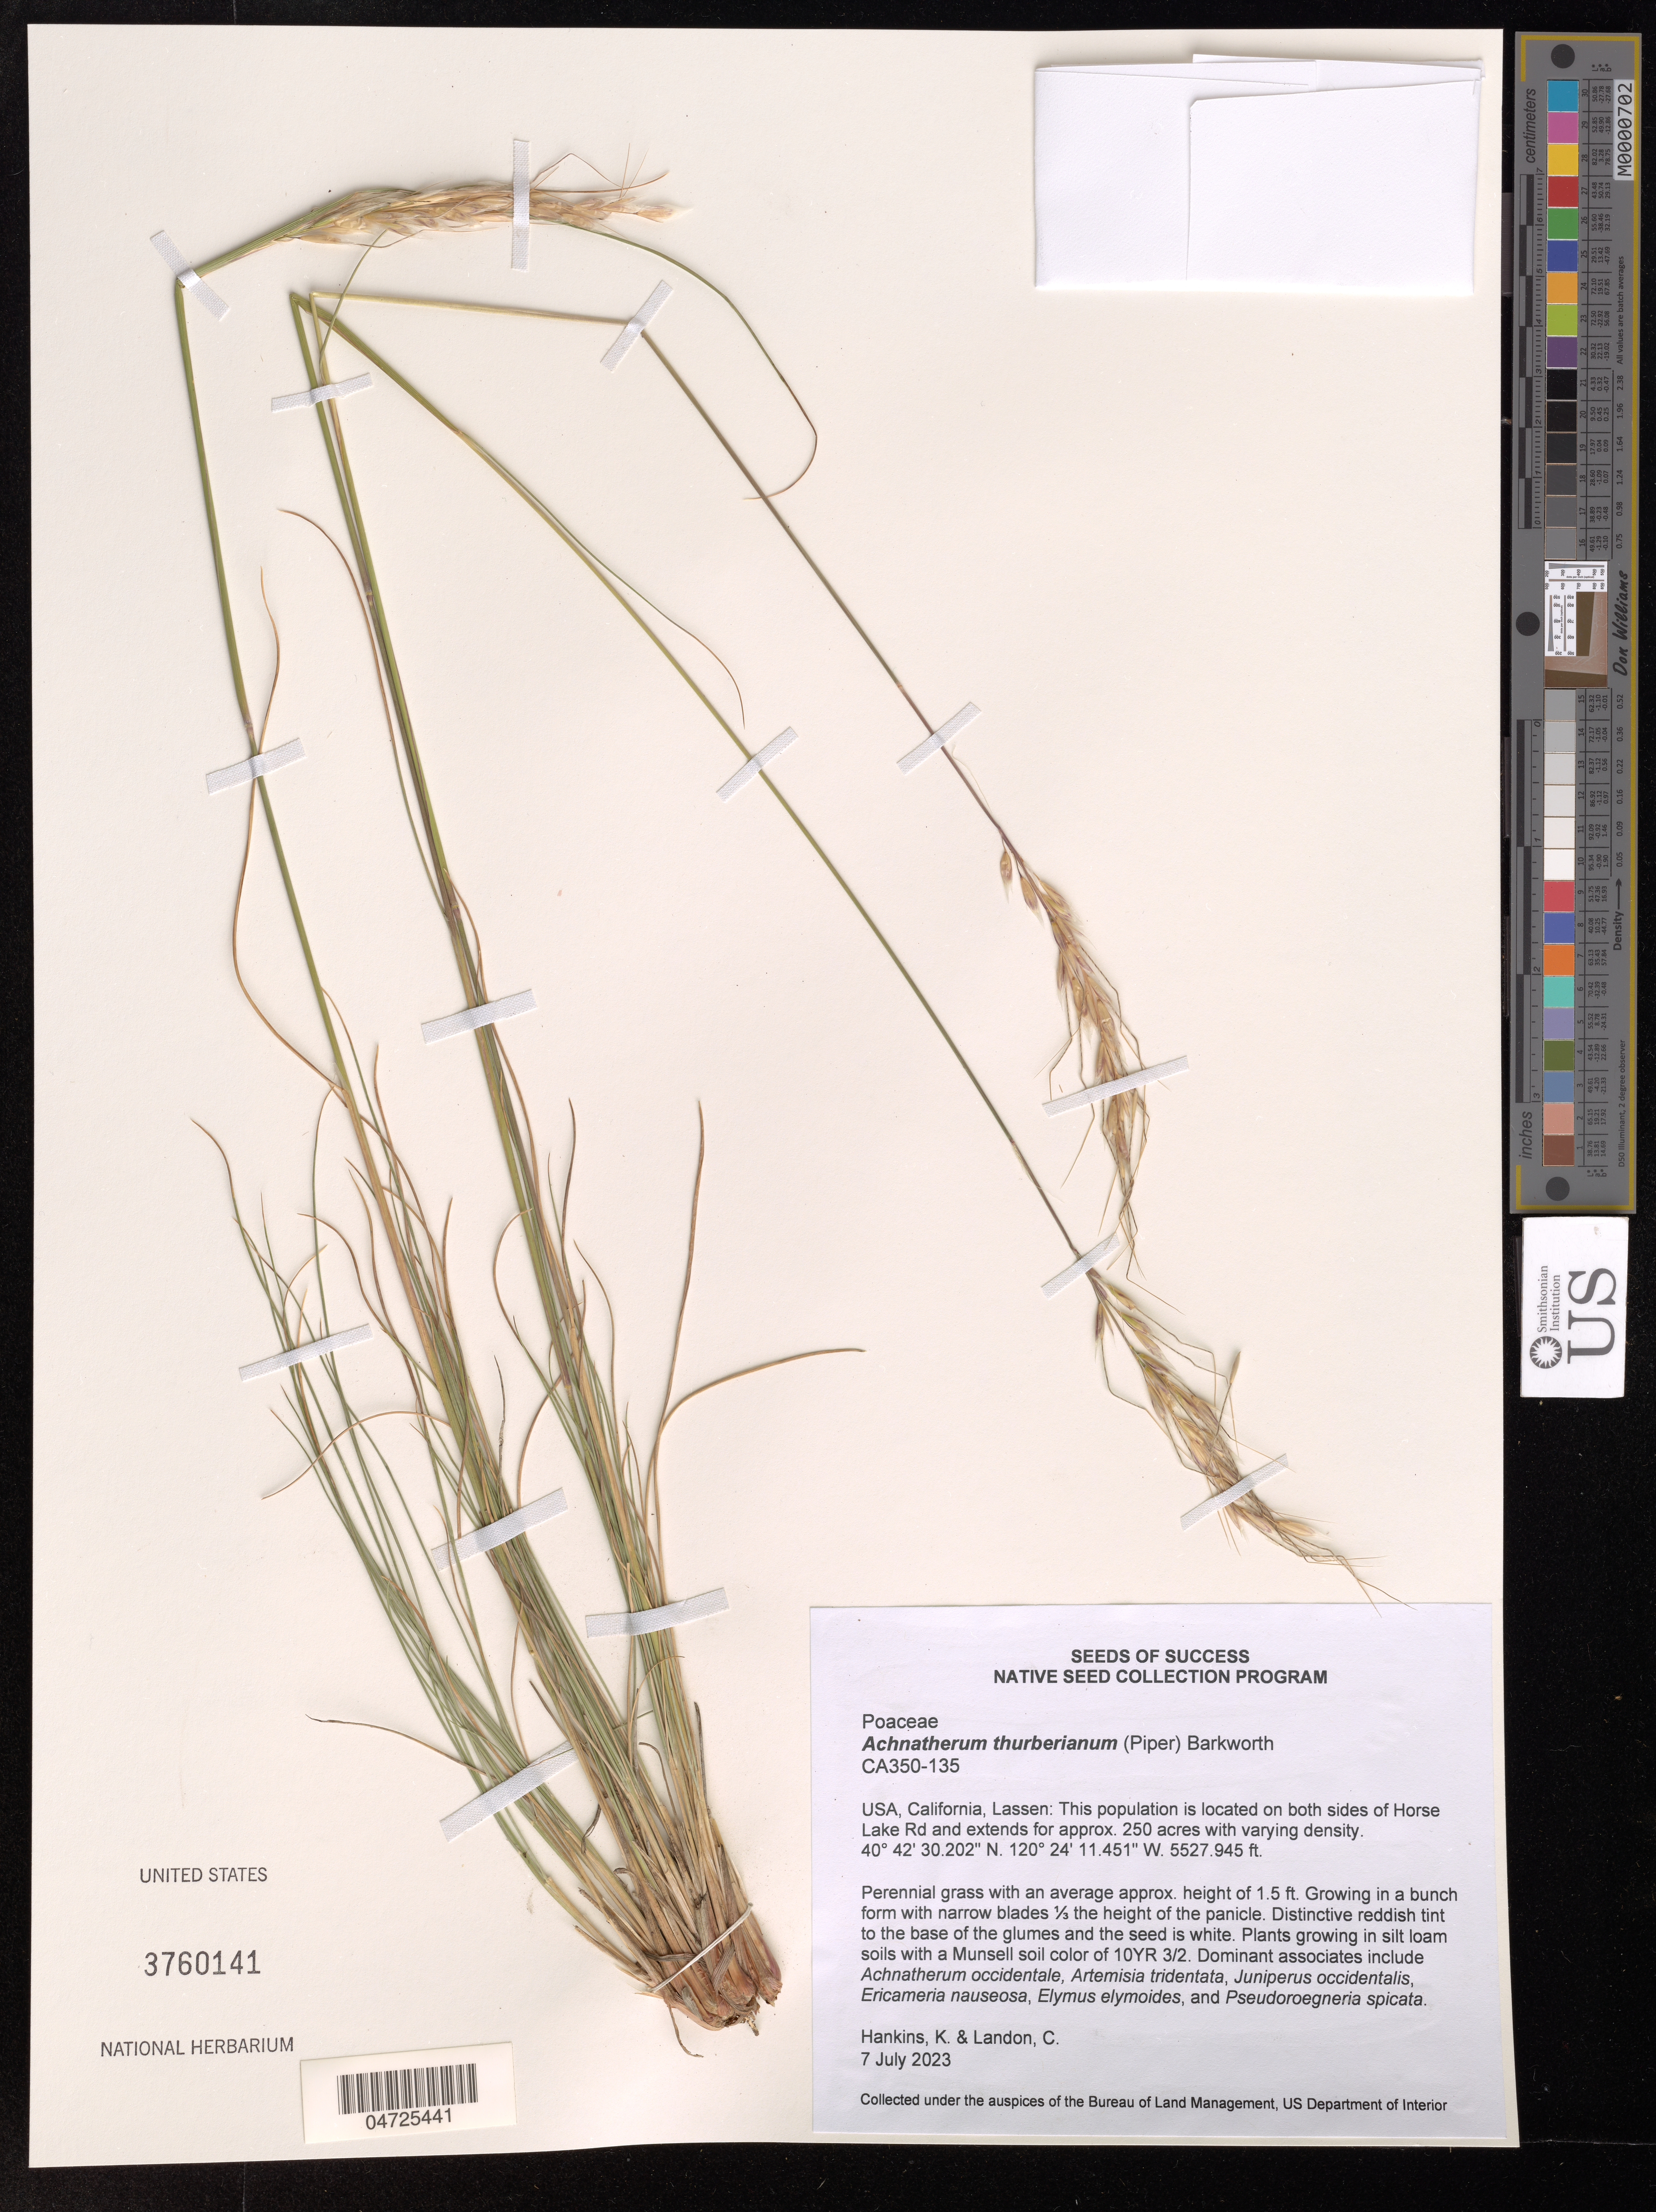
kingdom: Plantae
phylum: Tracheophyta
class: Liliopsida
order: Poales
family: Poaceae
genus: Achnatherum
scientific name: Achnatherum thurberianum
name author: (Piper) Barkworth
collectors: K. Hankins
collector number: CA350-135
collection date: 2023-07-07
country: United States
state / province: California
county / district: Lassen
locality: Lassen: This population is located on both sides of Horse Lake Rd and extends for approx. 250 acres with varying density.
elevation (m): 1684.92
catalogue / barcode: US 3760141